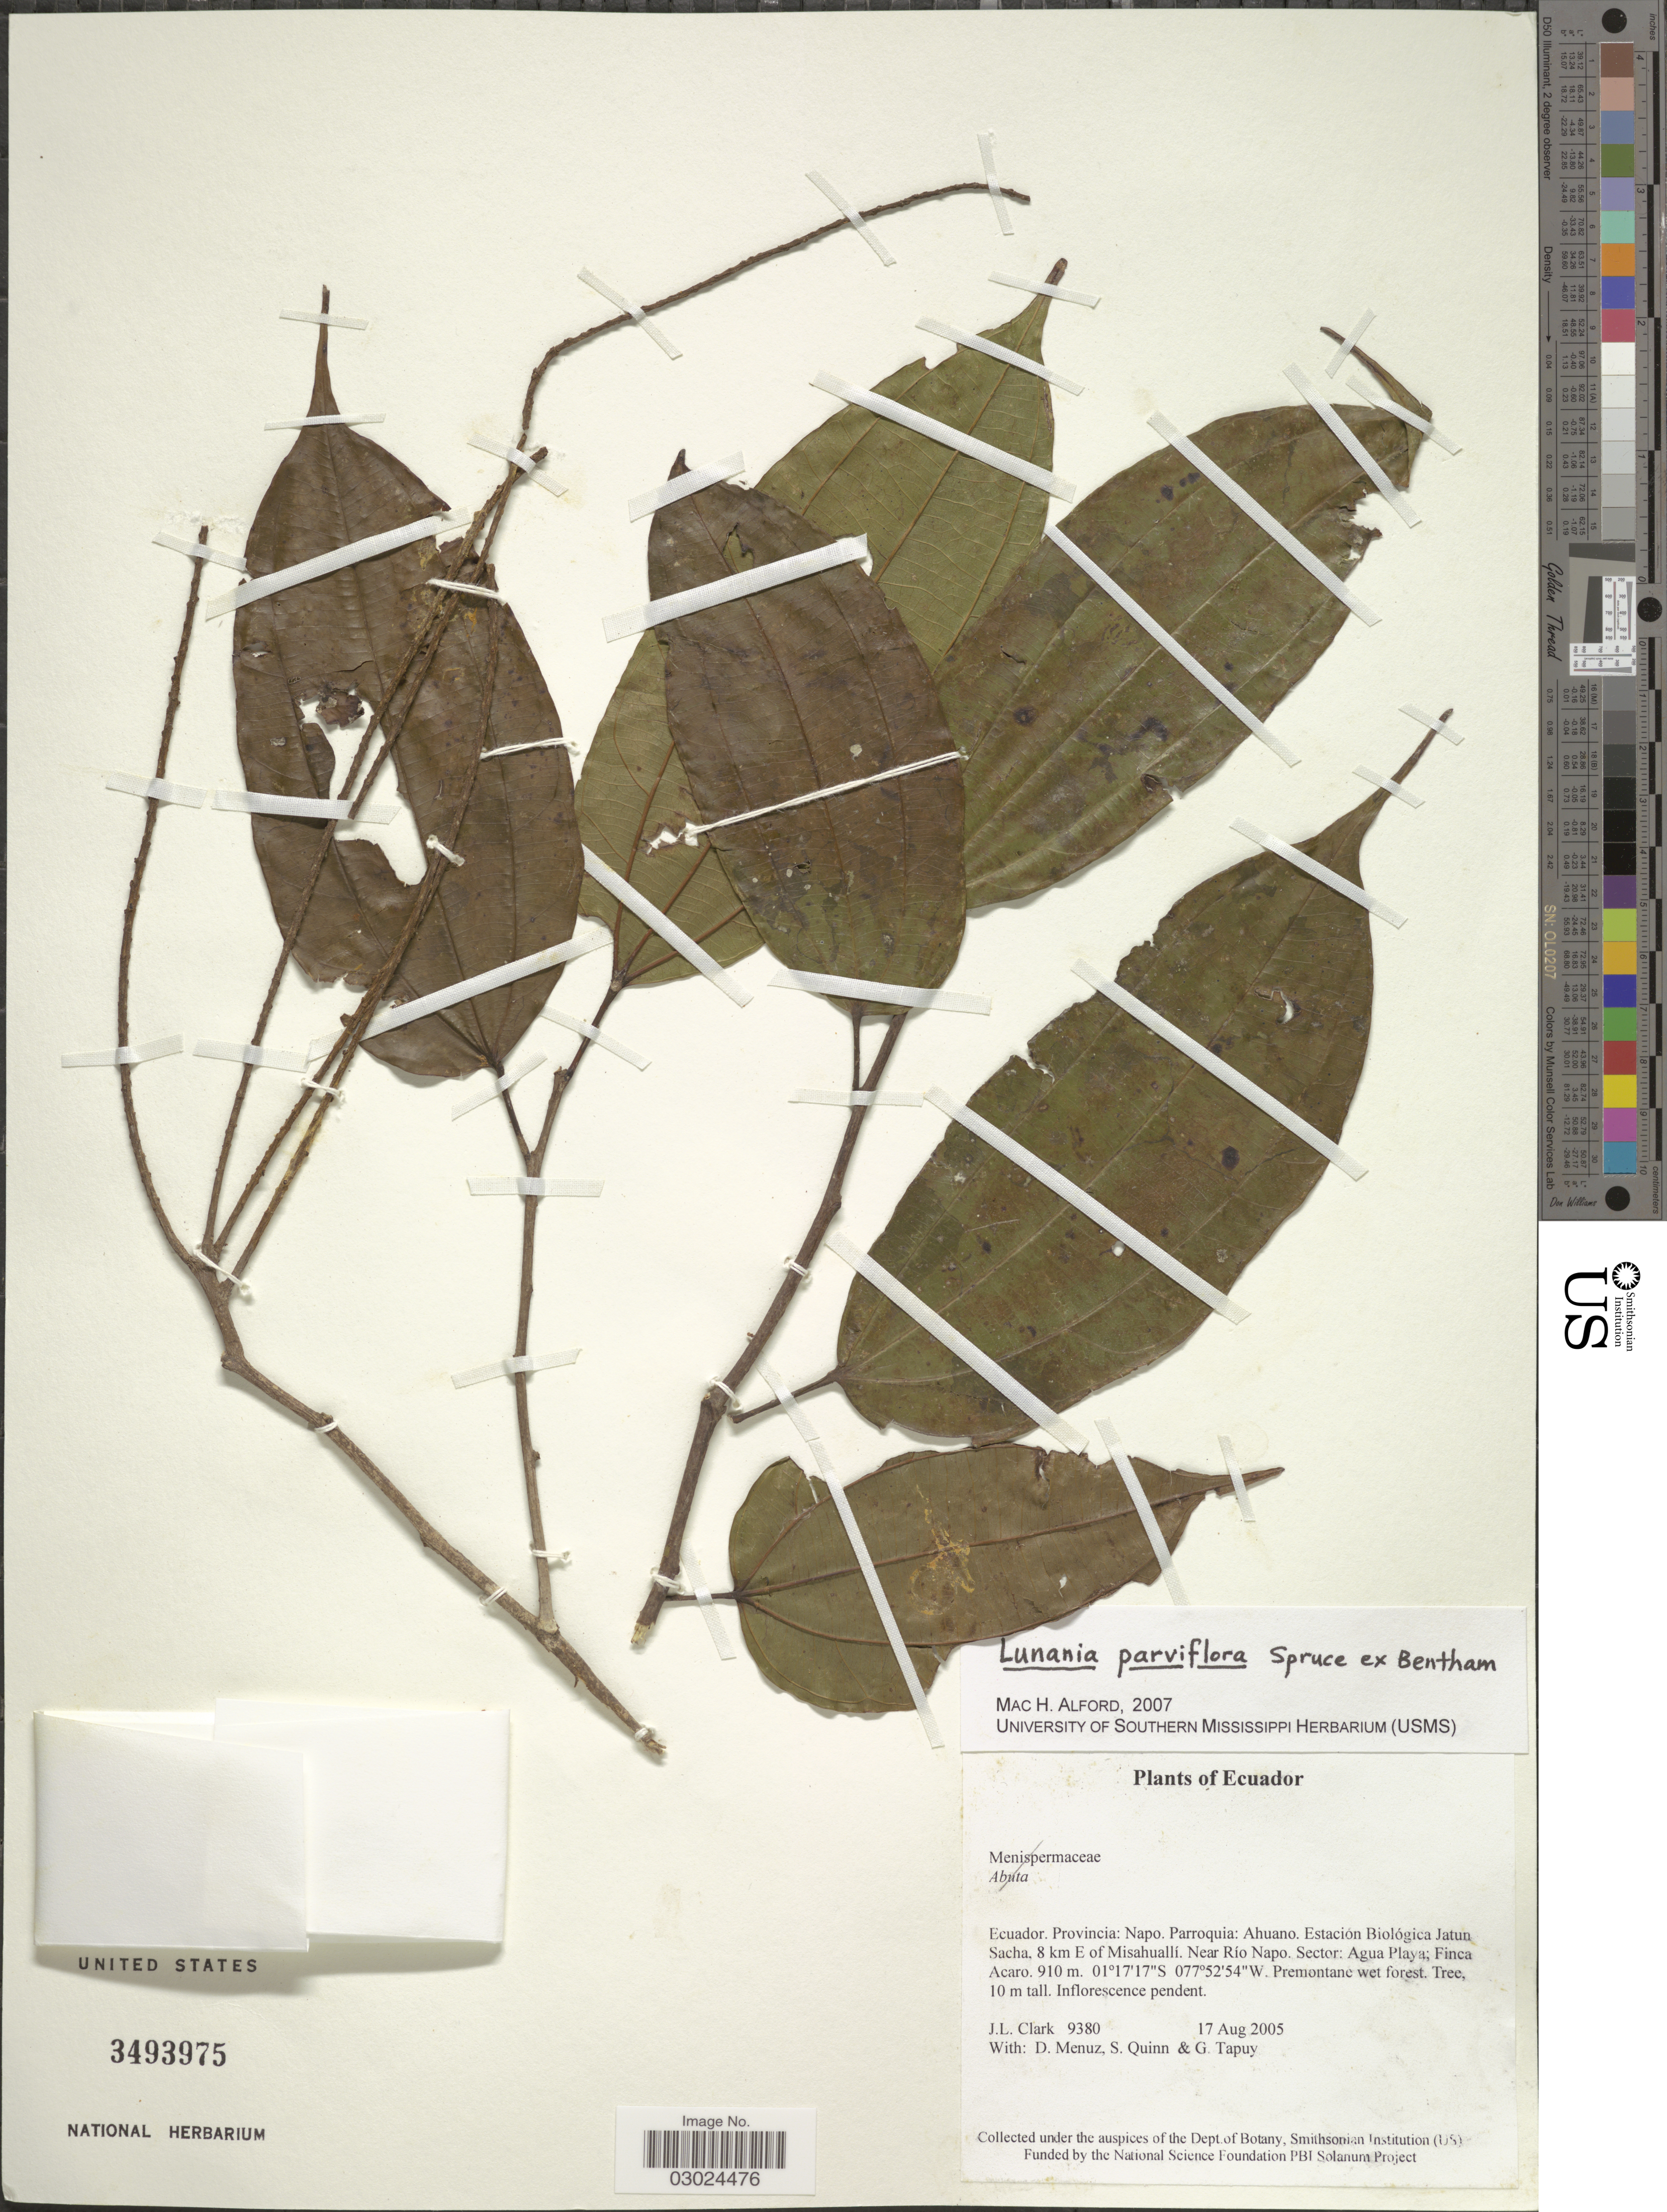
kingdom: Plantae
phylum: Tracheophyta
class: Magnoliopsida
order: Malpighiales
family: Salicaceae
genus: Lunania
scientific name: Lunania parviflora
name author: Spruce ex Benth.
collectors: J. L. Clark, D. Menuz, S. Quinn & G. Tapuy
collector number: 9380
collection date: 2005-08-17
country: Ecuador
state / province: Napo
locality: Provincia: Napo. Parroquia: Ahuano. Estación Biológica Jatun Sacha. 8 km E of Misahuallí. Near Río Napo. Sector: Agua Playa; Finca Acaro.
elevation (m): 910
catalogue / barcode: US 3493975